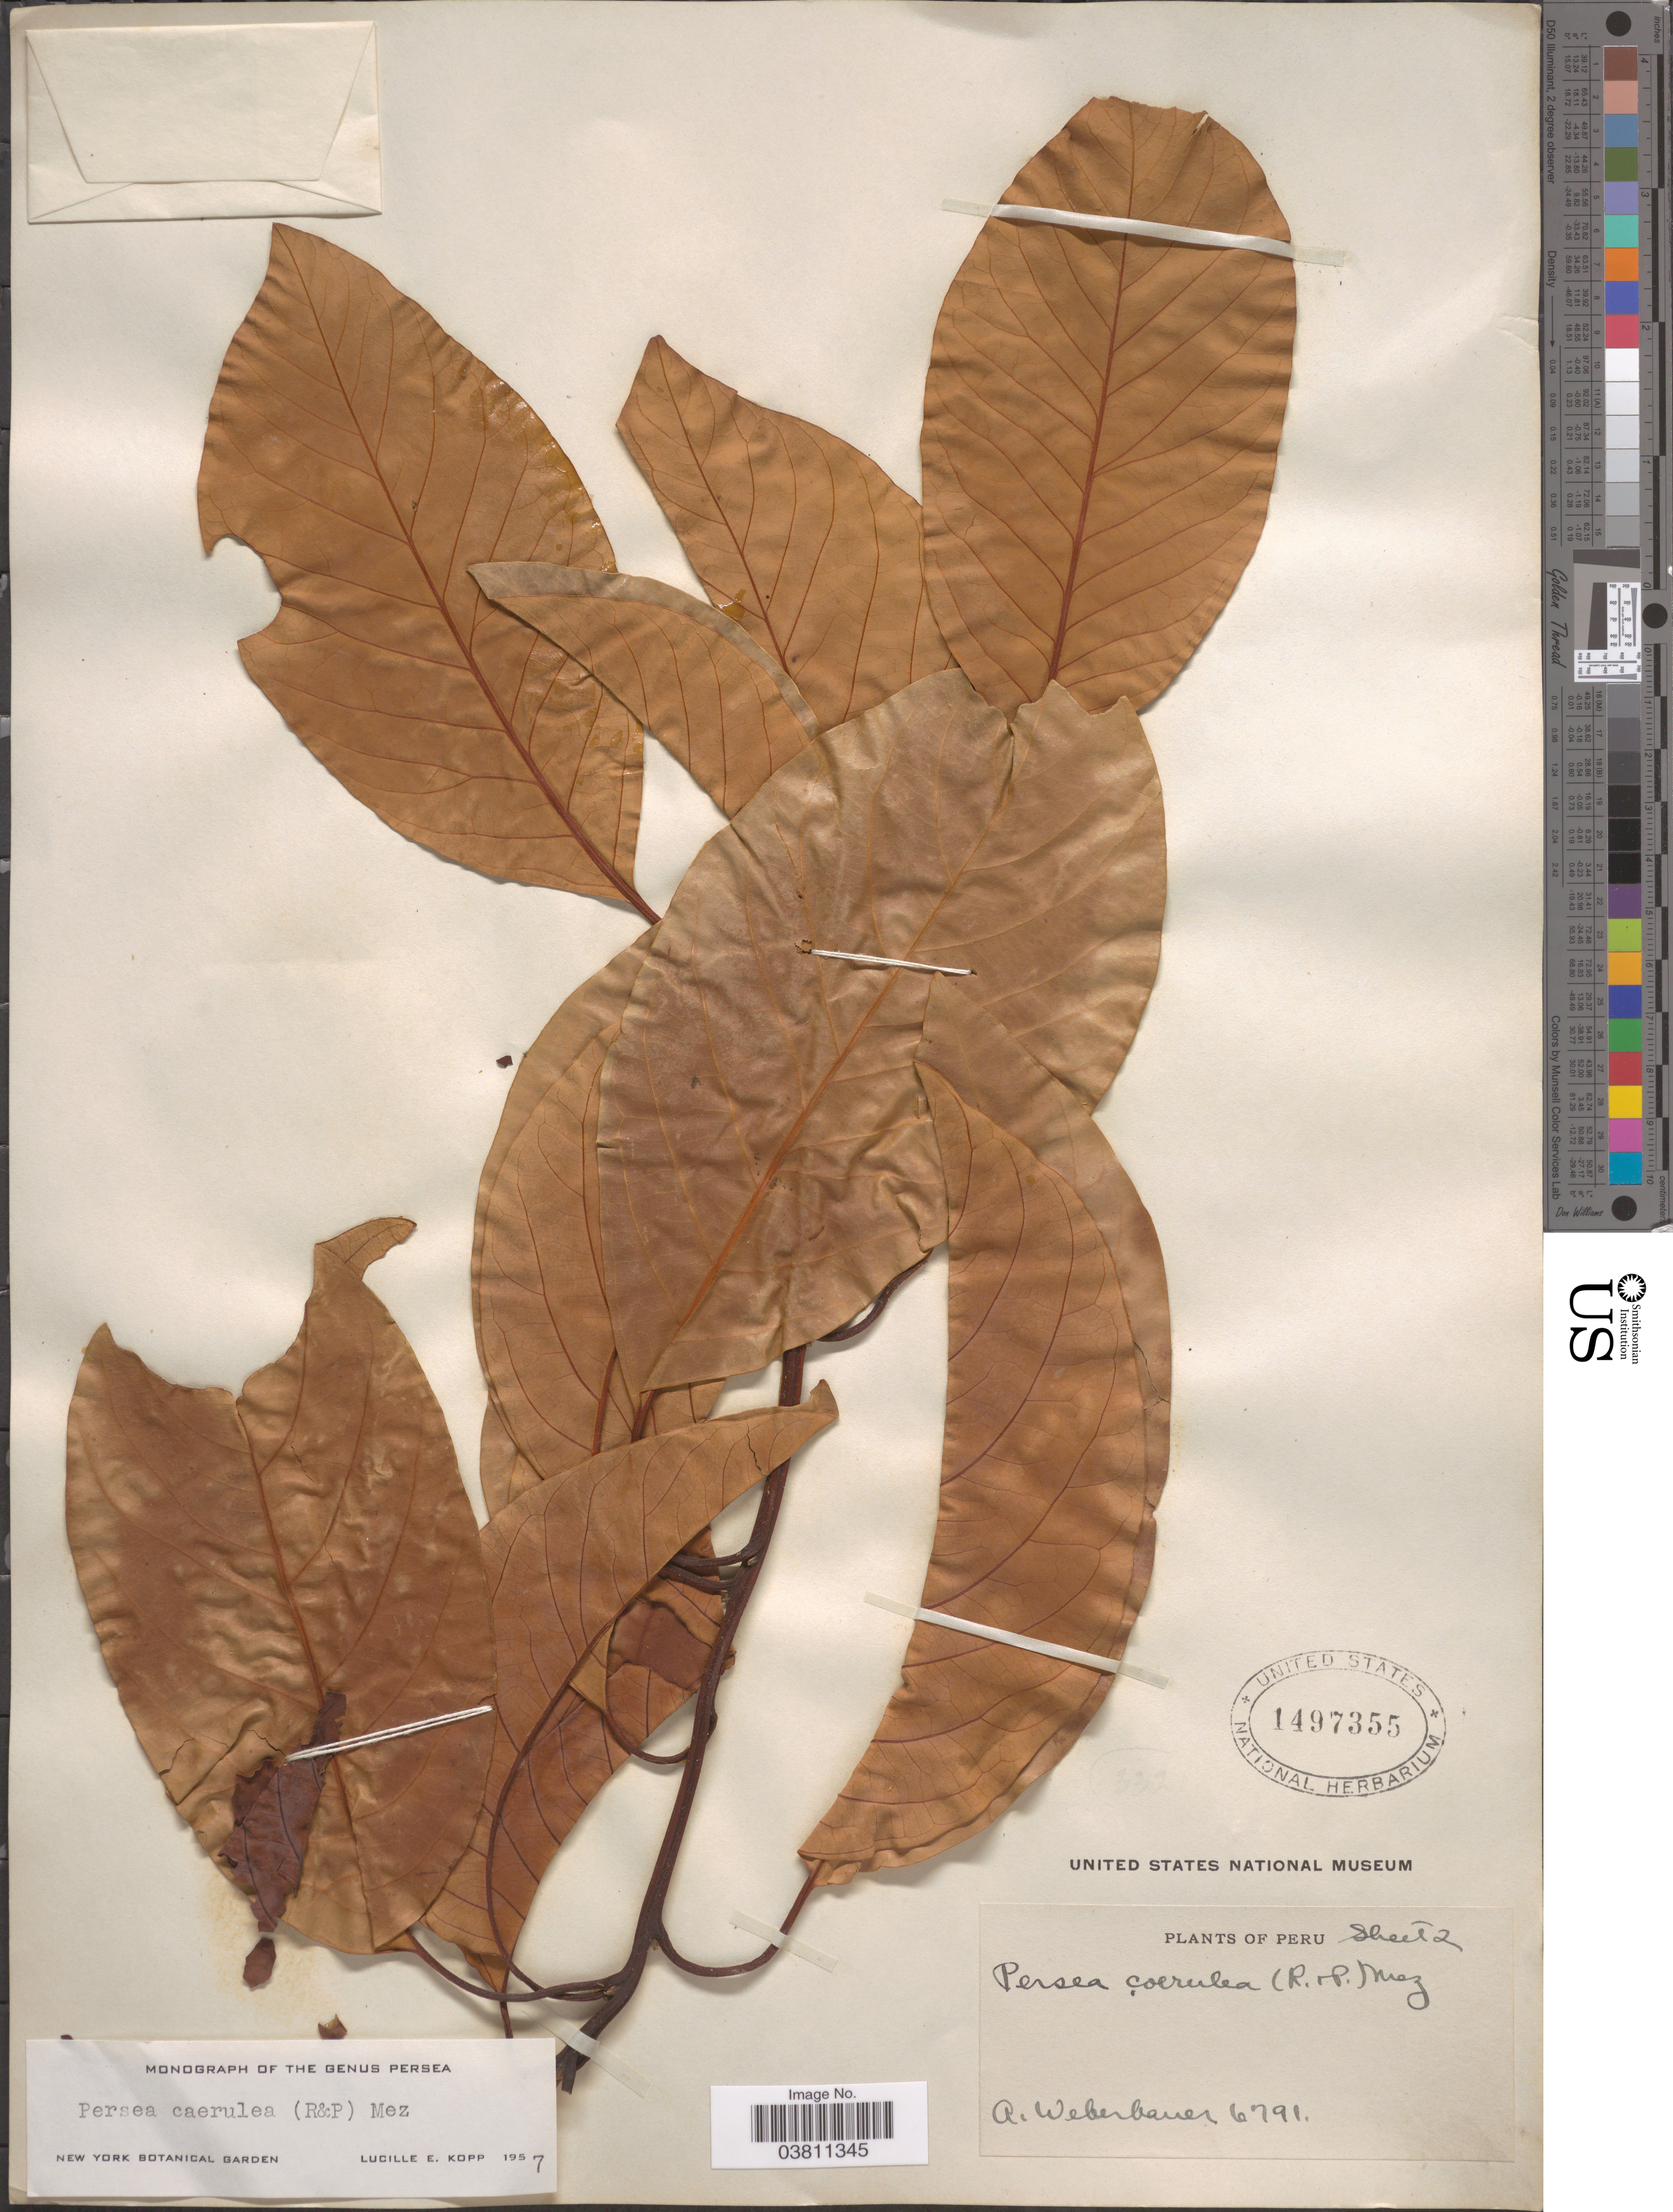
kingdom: Plantae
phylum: Tracheophyta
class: Magnoliopsida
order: Laurales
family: Lauraceae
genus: Persea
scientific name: Persea caerulea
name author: (Ruiz & Pav.) Mez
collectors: A. Weberbauer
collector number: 6791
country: Peru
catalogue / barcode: US 1497355